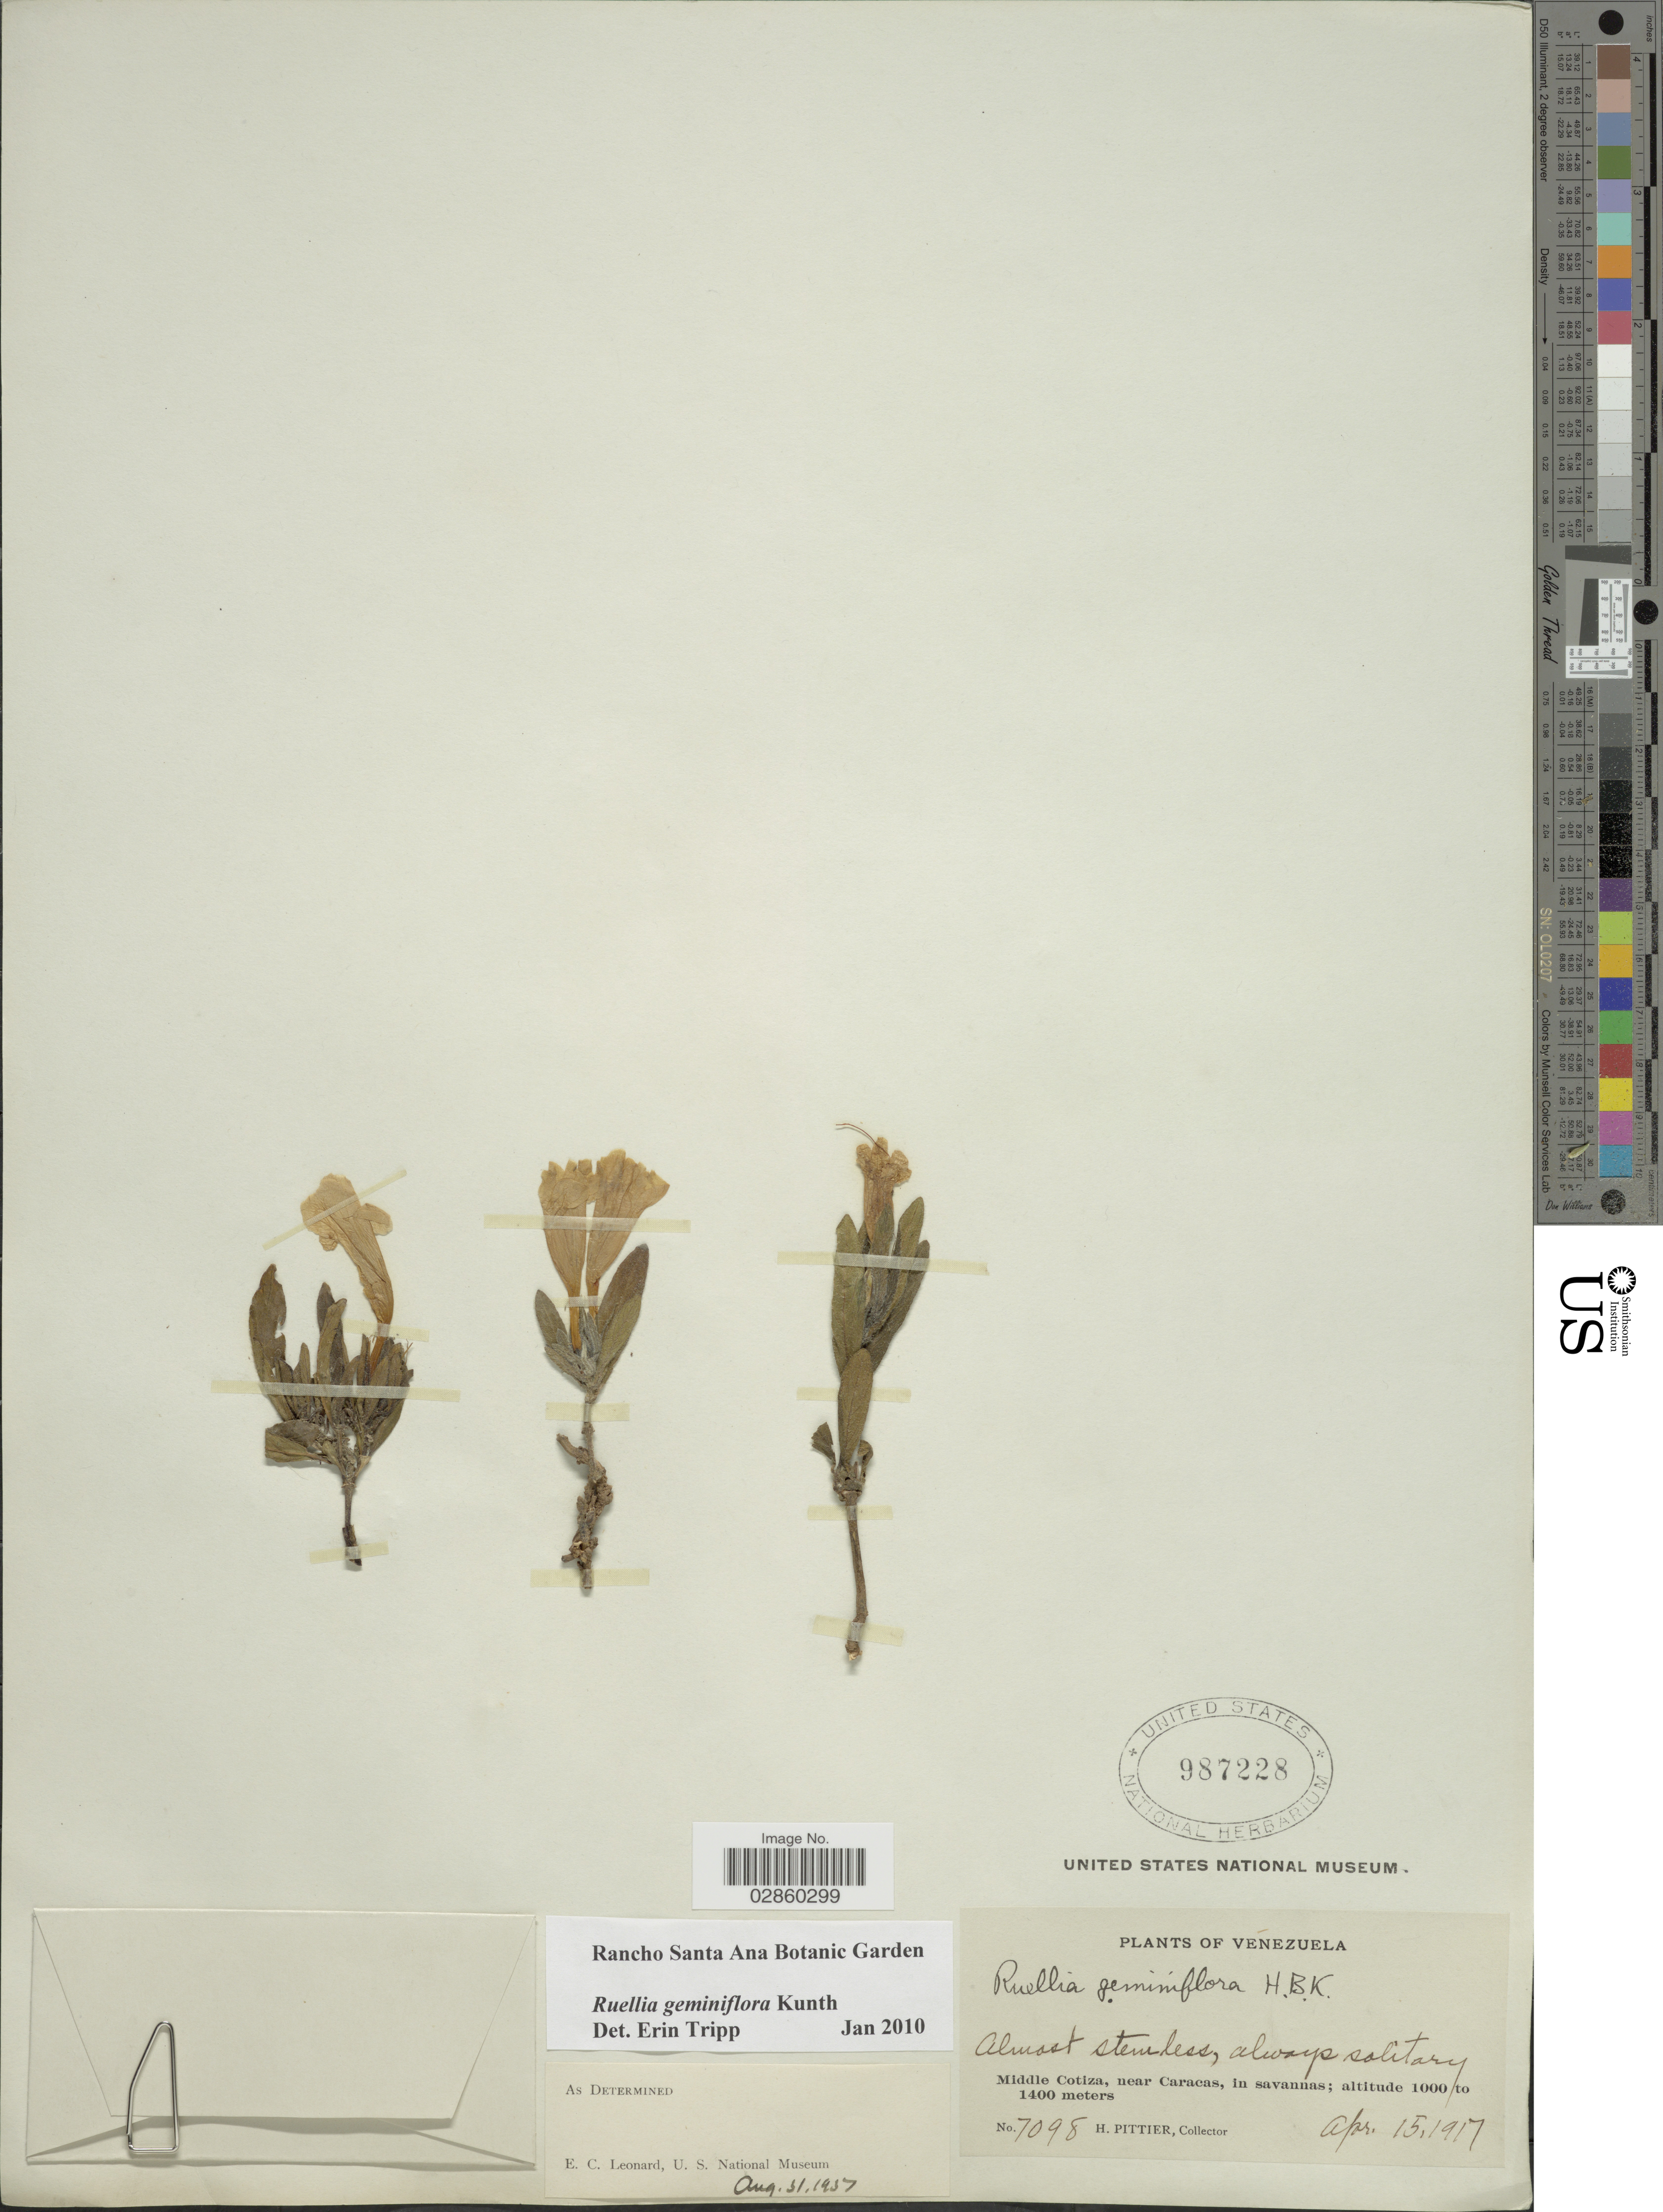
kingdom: Plantae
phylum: Tracheophyta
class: Magnoliopsida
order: Lamiales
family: Acanthaceae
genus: Ruellia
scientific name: Ruellia geminiflora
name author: Kunth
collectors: H. F. Pittier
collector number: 7098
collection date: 1917-04-15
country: Venezuela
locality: Middle Cotiza, near Caracas, in savannas.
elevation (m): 1000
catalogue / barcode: US 987228